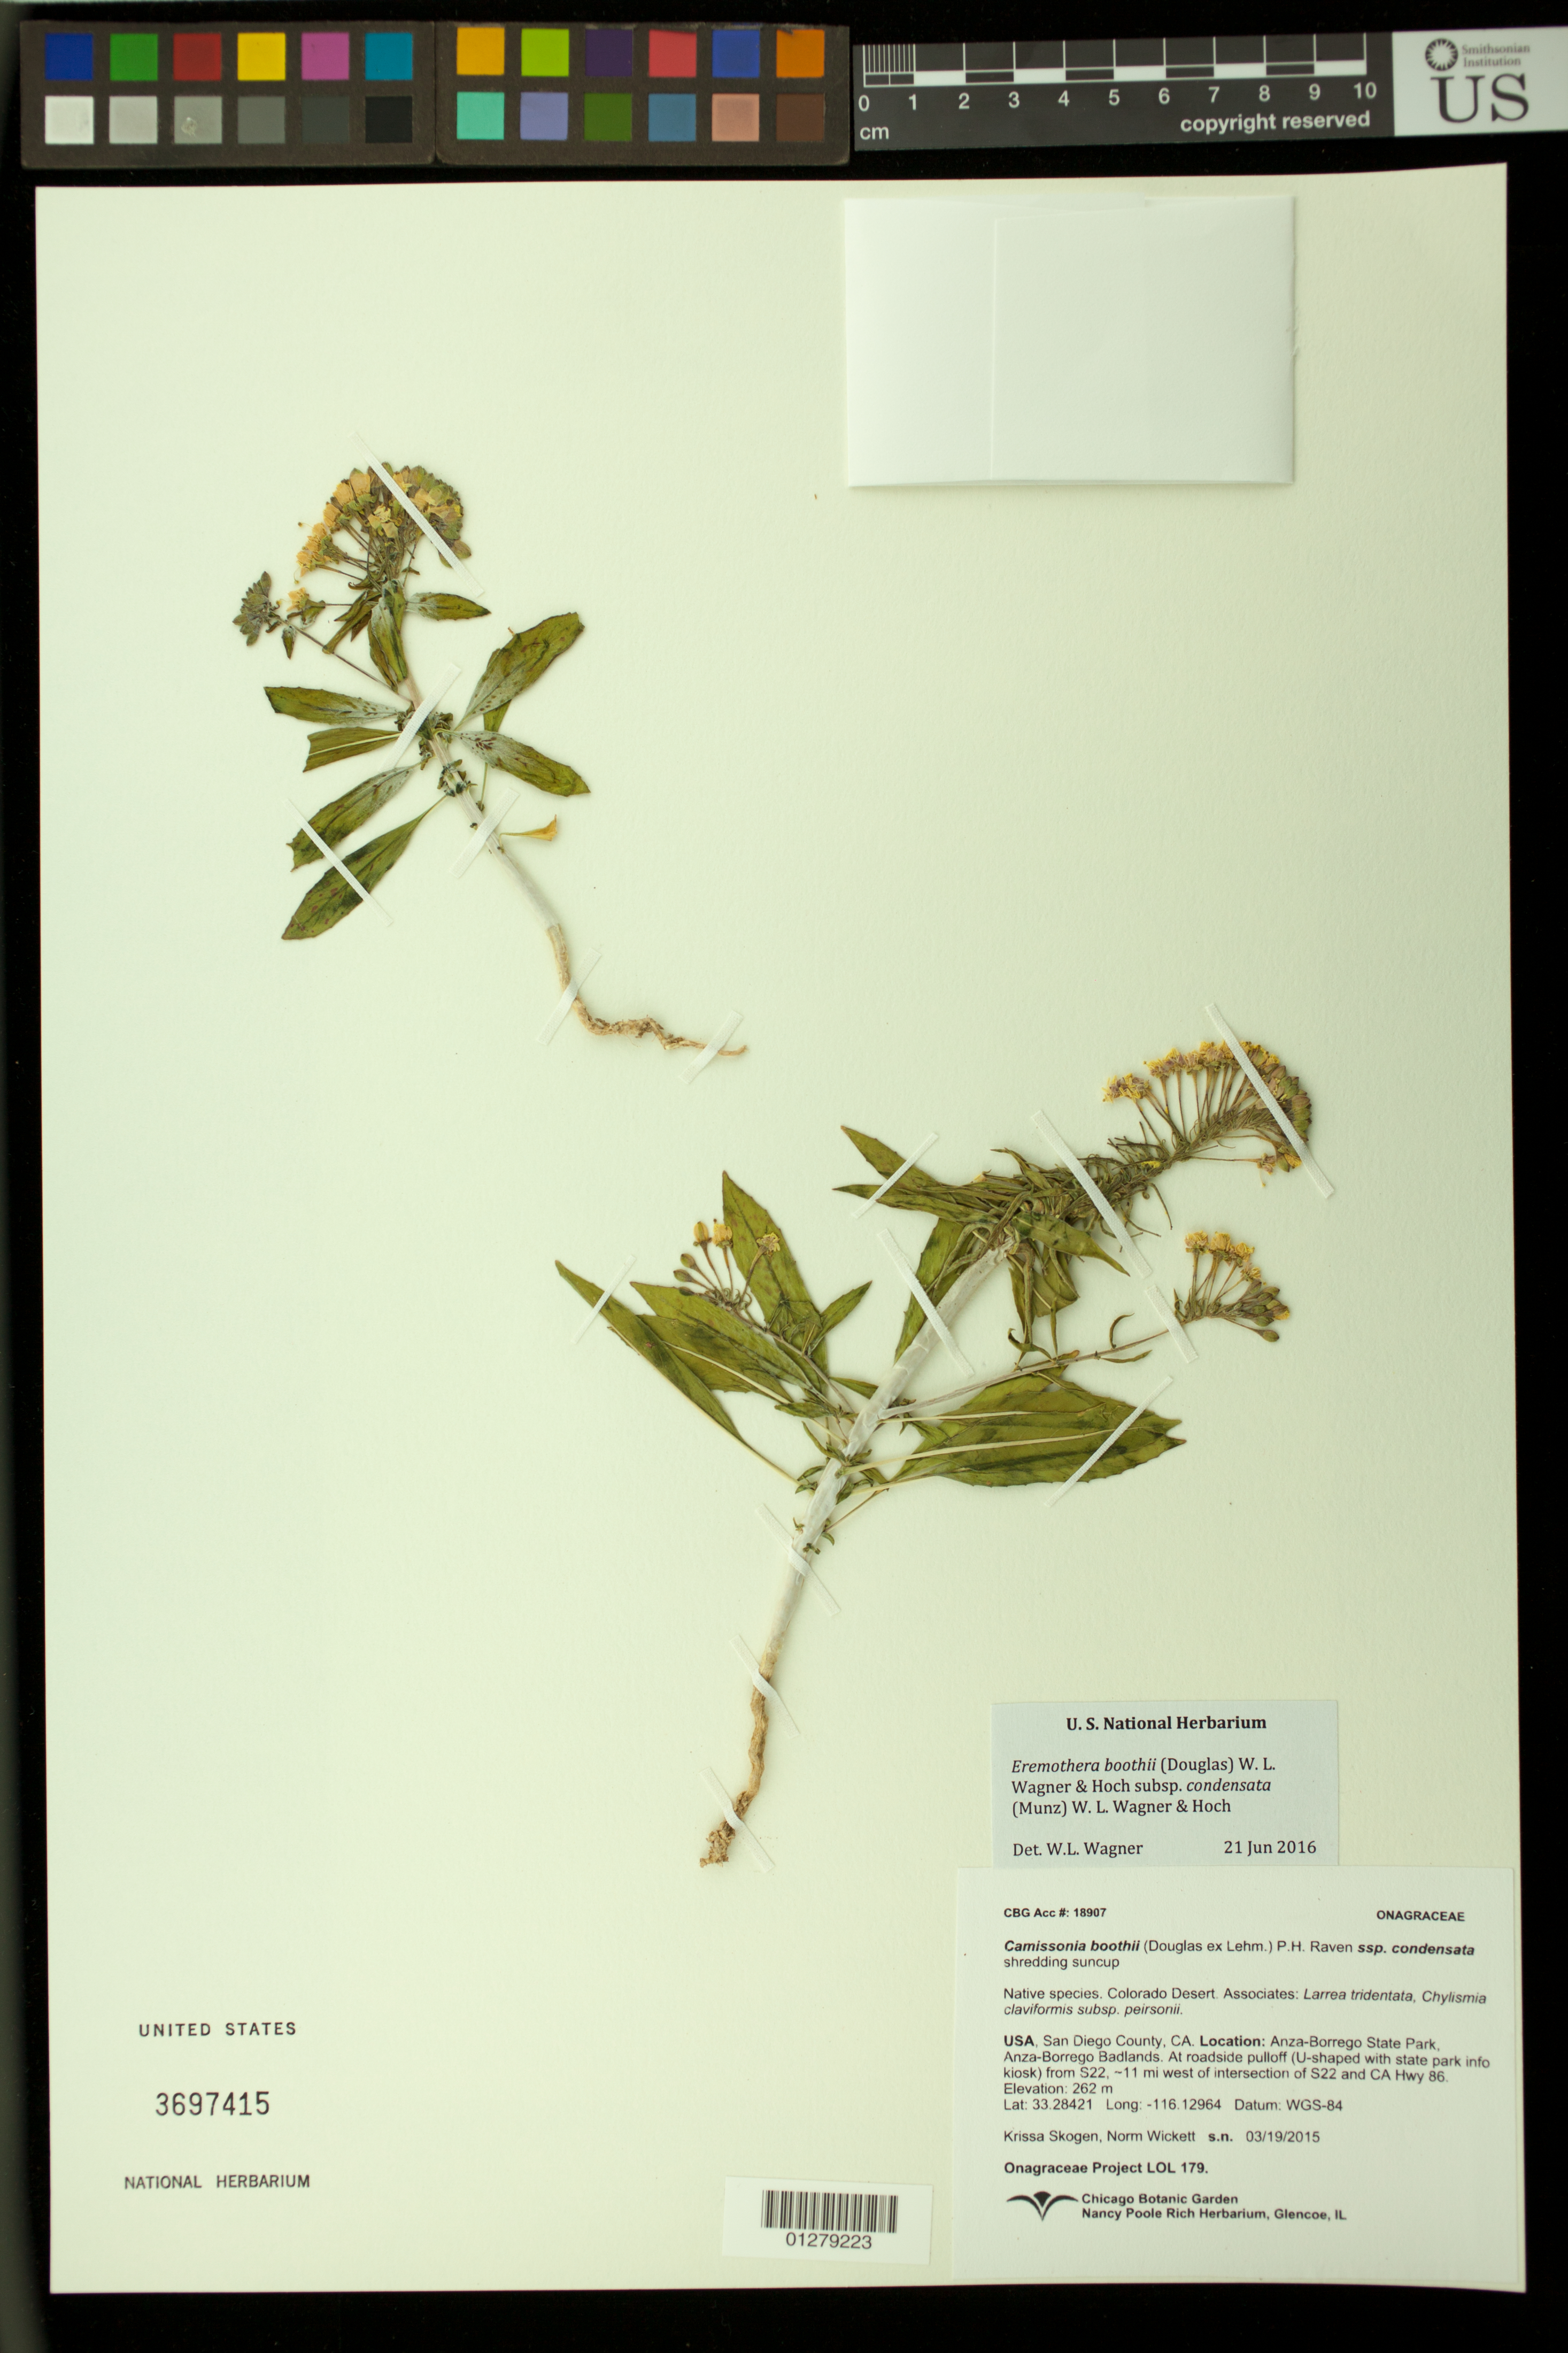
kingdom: Plantae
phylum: Tracheophyta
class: Magnoliopsida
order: Myrtales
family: Onagraceae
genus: Eremothera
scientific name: Eremothera boothii subsp. condensata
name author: (Munz) W.L. Wagner & Hoch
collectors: K. Skogen & N. Wickett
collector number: LOL 179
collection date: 2015-03-19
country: United States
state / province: California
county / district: San Diego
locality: Anza-Borrego State Park. At roadside pulloff (U-shaped with state park info kiosk) from S22, ~11 mi west of intersection of S22 and CA Hwy 86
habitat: Colorado Desert.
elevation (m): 262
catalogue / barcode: US 3697415